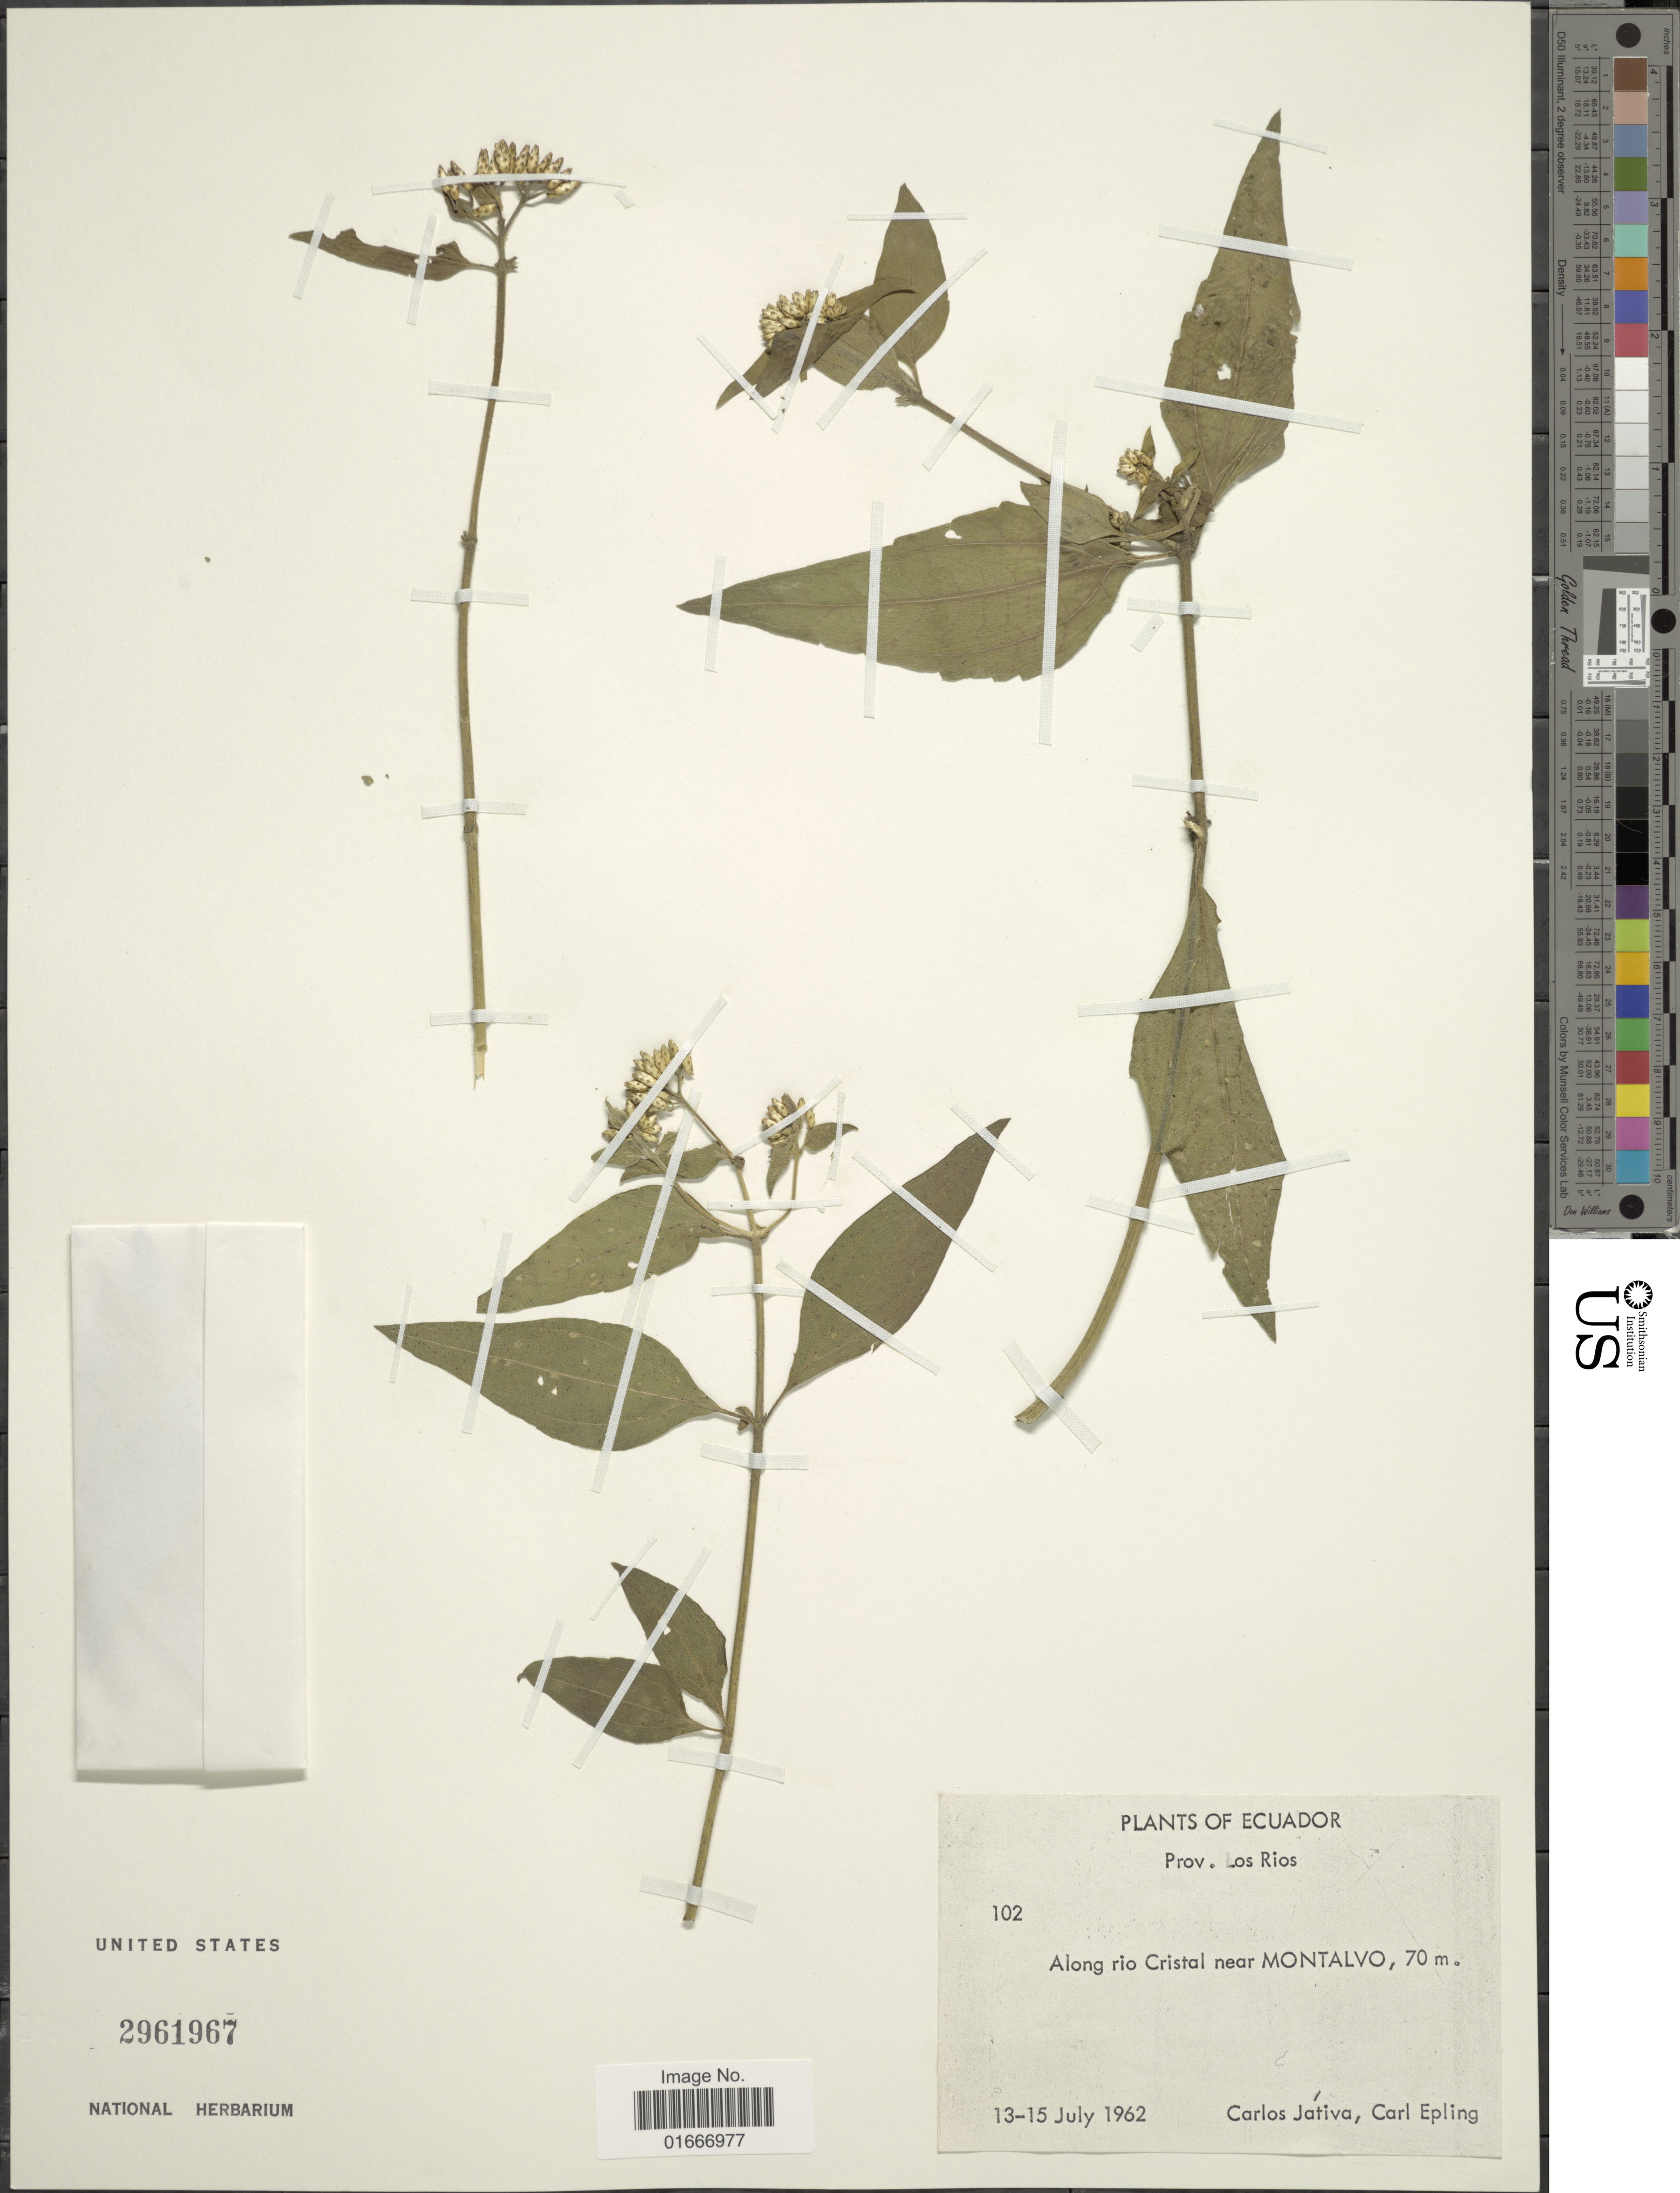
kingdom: Plantae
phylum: Tracheophyta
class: Magnoliopsida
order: Asterales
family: Asteraceae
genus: Chromolaena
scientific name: Chromolaena odorata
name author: (L.) R.M. King & H. Rob.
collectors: C. D. Játiva & C. C. Epling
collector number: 102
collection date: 1962-07-13/1962-07-15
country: Ecuador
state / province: Los Ríos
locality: Along rio Cristal near Montalvo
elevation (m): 70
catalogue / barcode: US 2961967